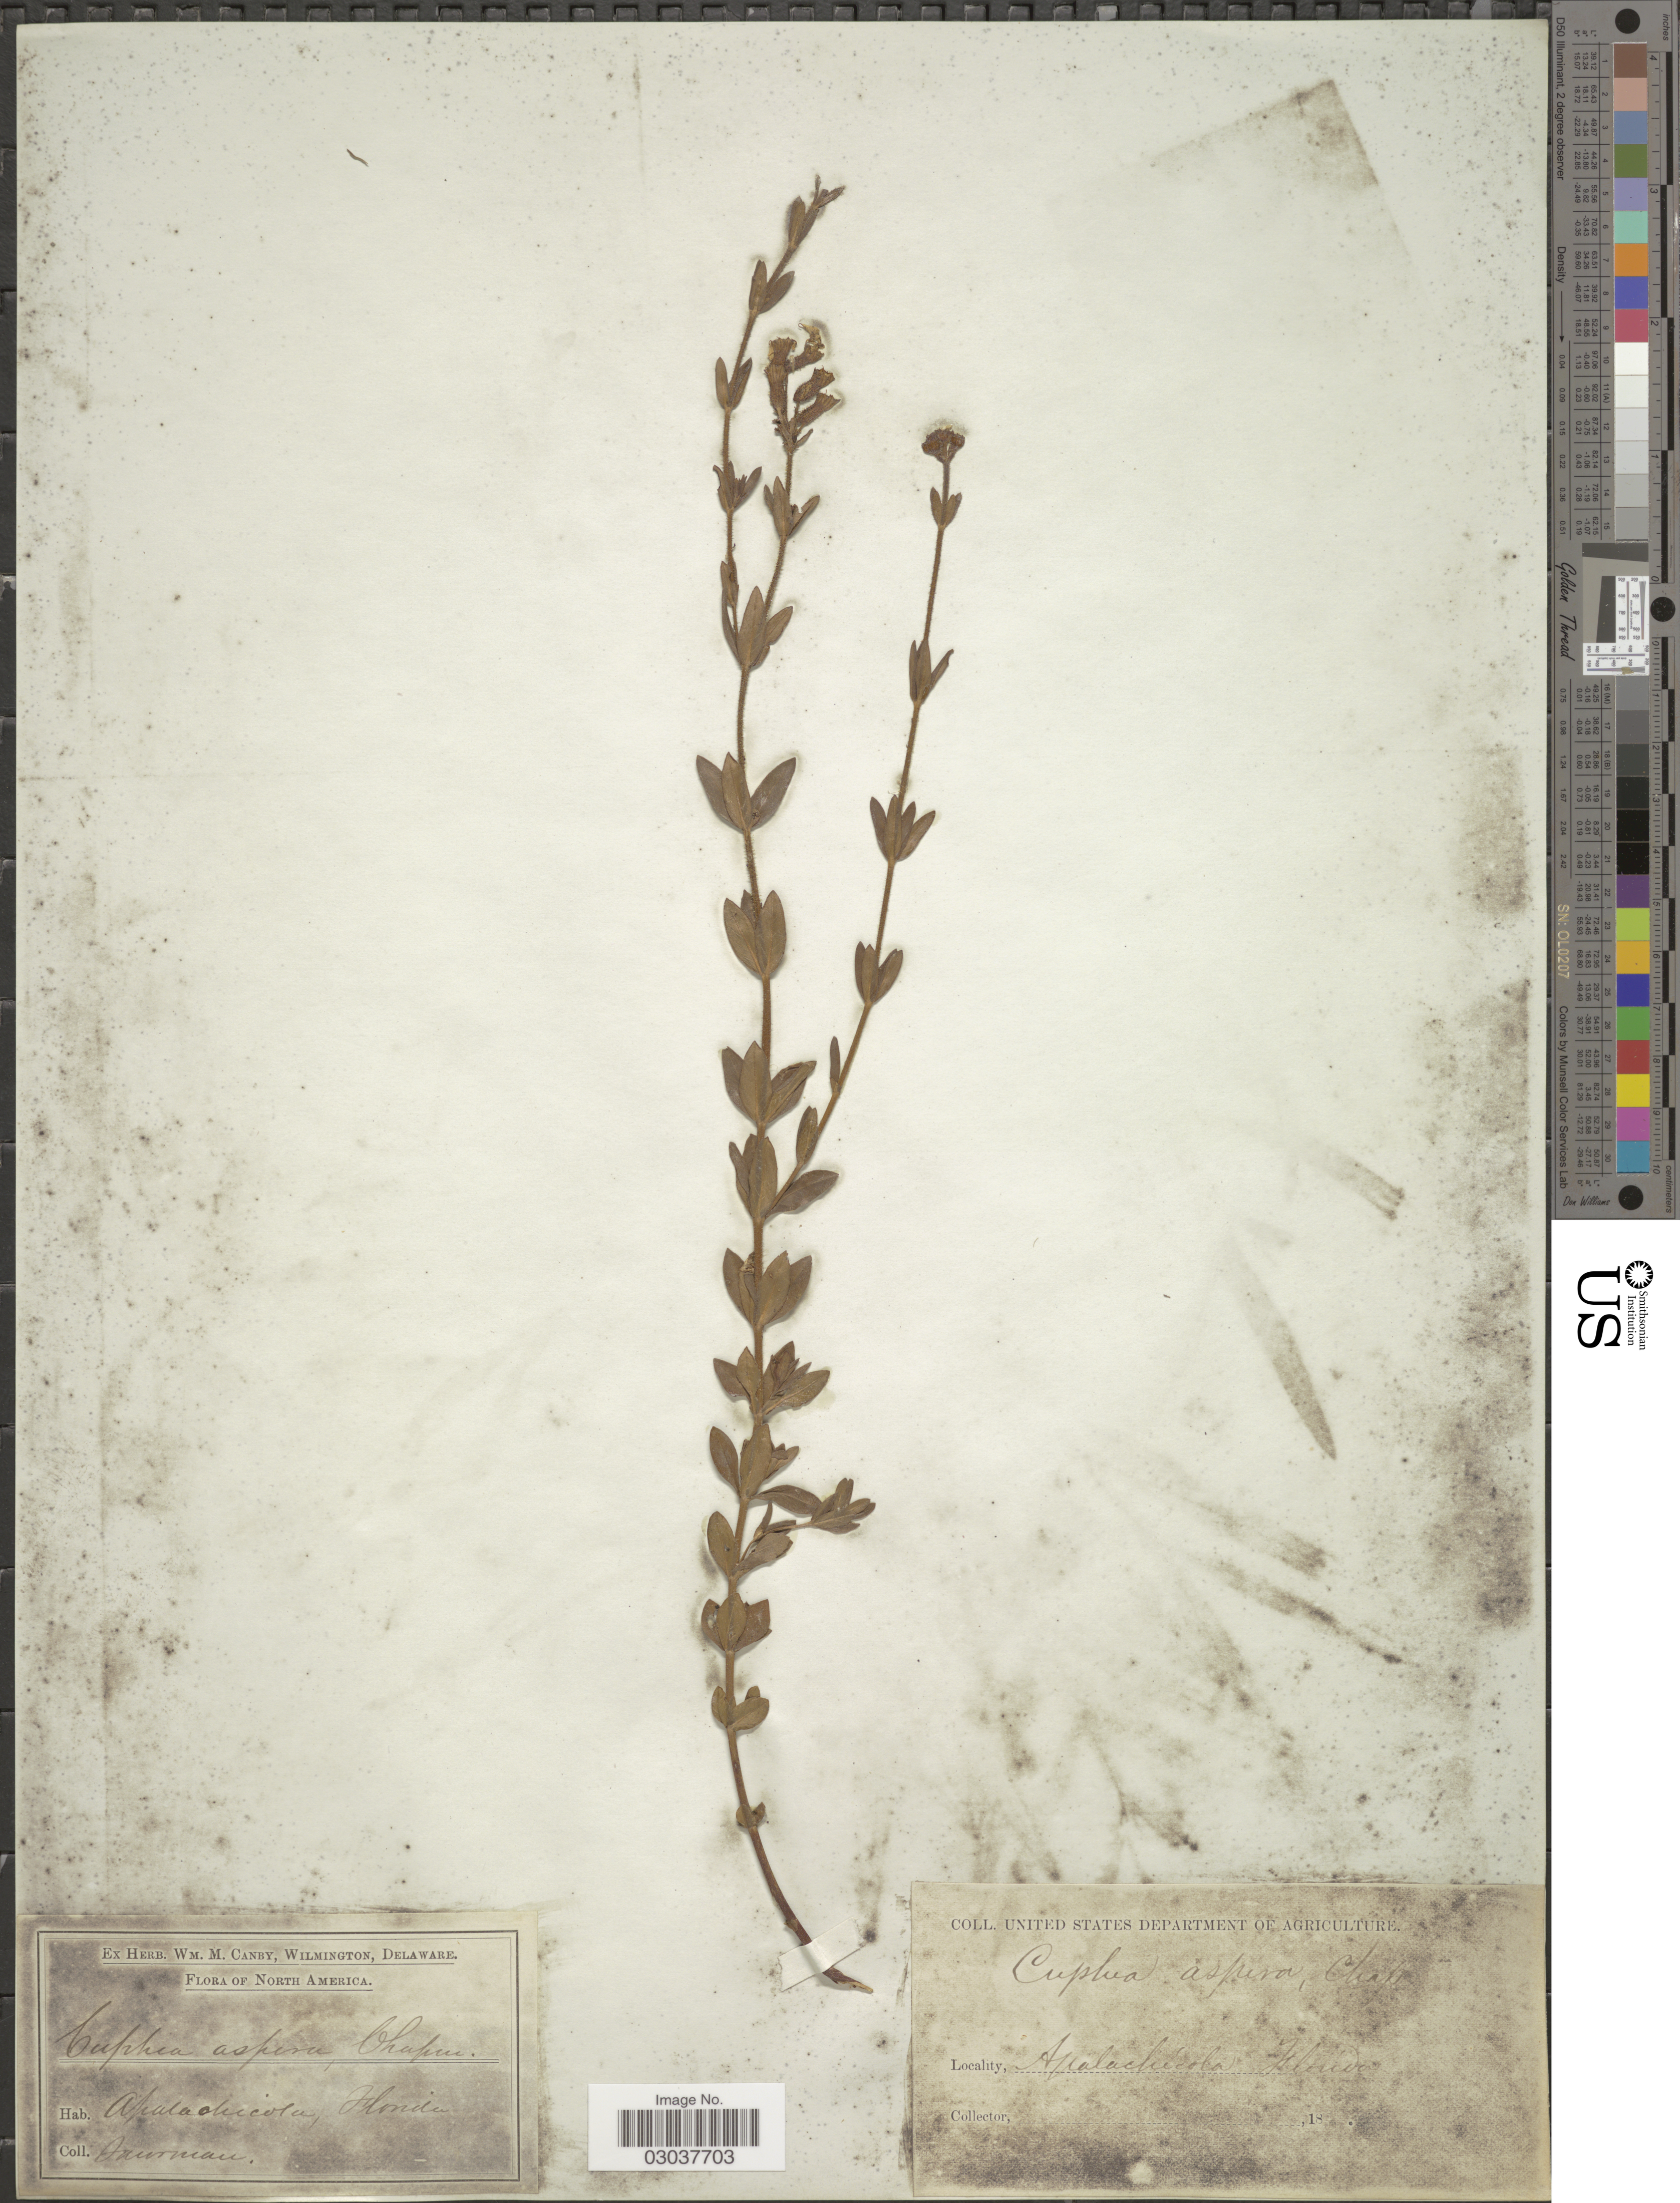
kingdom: Plantae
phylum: Tracheophyta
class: Magnoliopsida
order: Myrtales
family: Lythraceae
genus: Cuphea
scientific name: Cuphea aspera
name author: Chapm.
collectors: -. Saurman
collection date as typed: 18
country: United States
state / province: Florida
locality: Apalachicola.